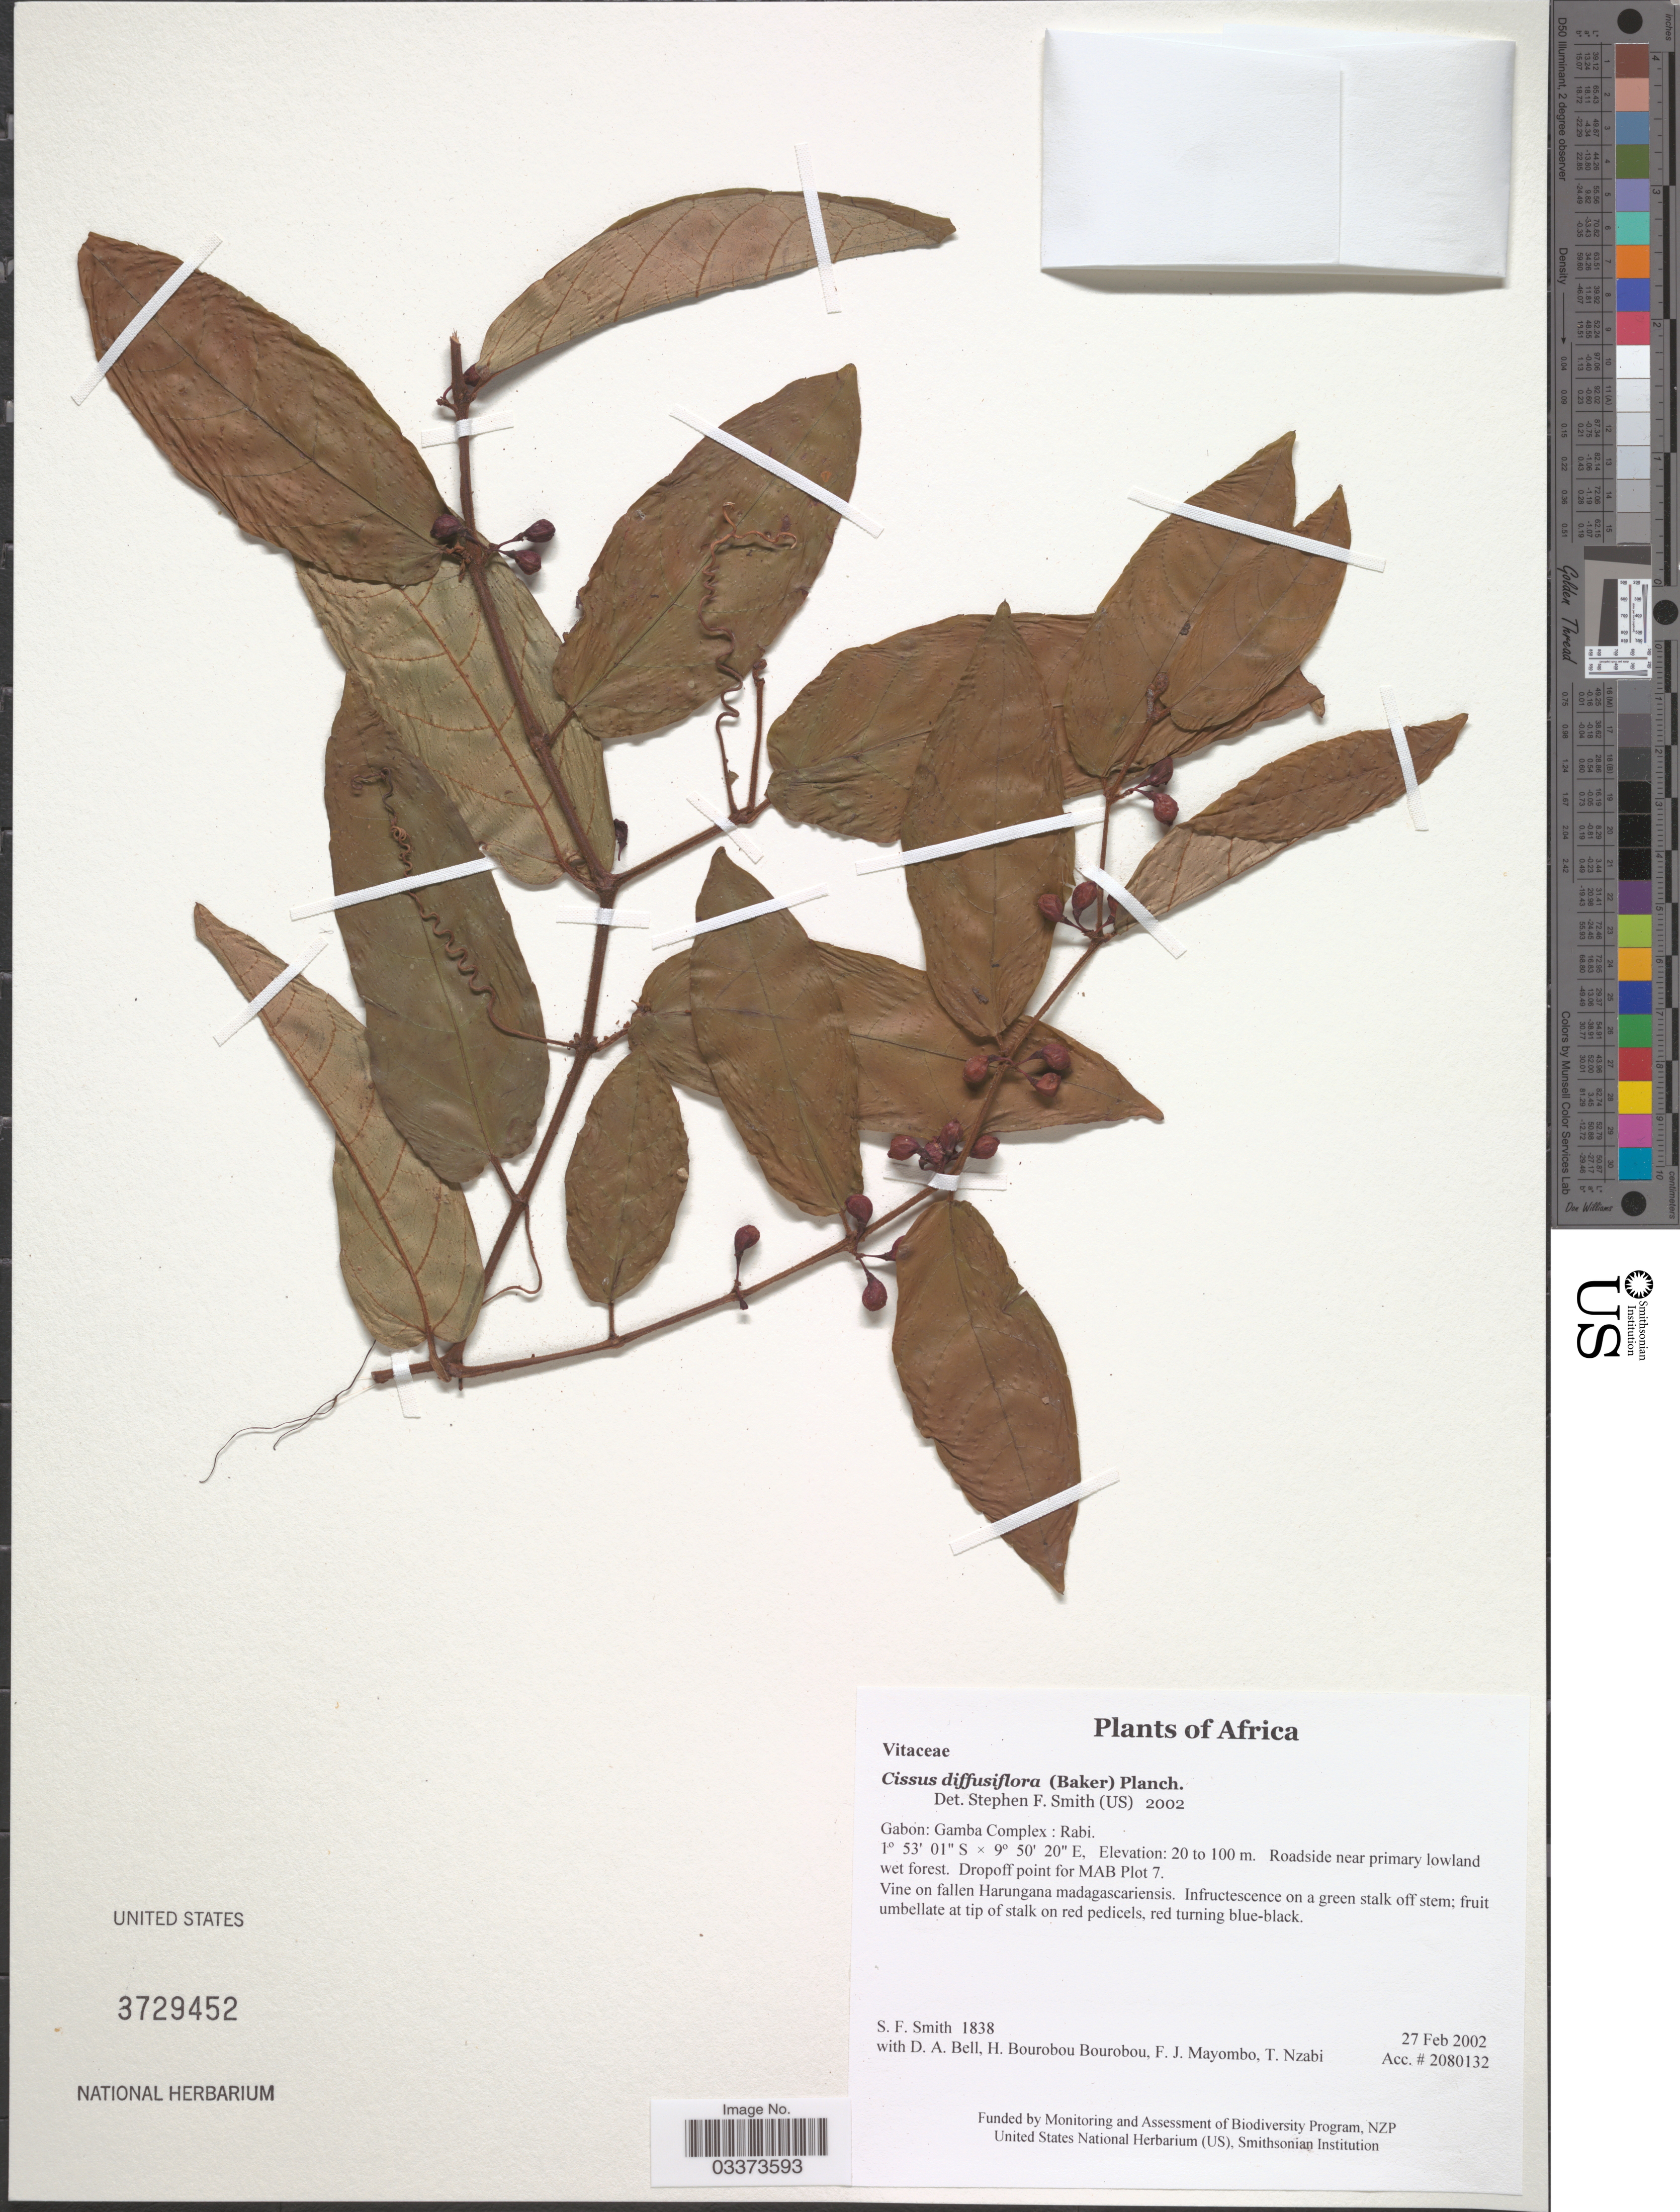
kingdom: Plantae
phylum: Tracheophyta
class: Magnoliopsida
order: Vitales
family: Vitaceae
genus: Cissus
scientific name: Cissus diffusiflora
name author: (Baker) Planch.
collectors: S.F. Smith, D. A. Bell, H. Bourobou Bourobou & F. J. Mayombo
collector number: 1838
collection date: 2002-02-27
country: Gabon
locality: Africa. Gamba Complex: Rabi. Africa. Gamba Complex: Rabi.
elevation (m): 20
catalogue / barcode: US 3729452